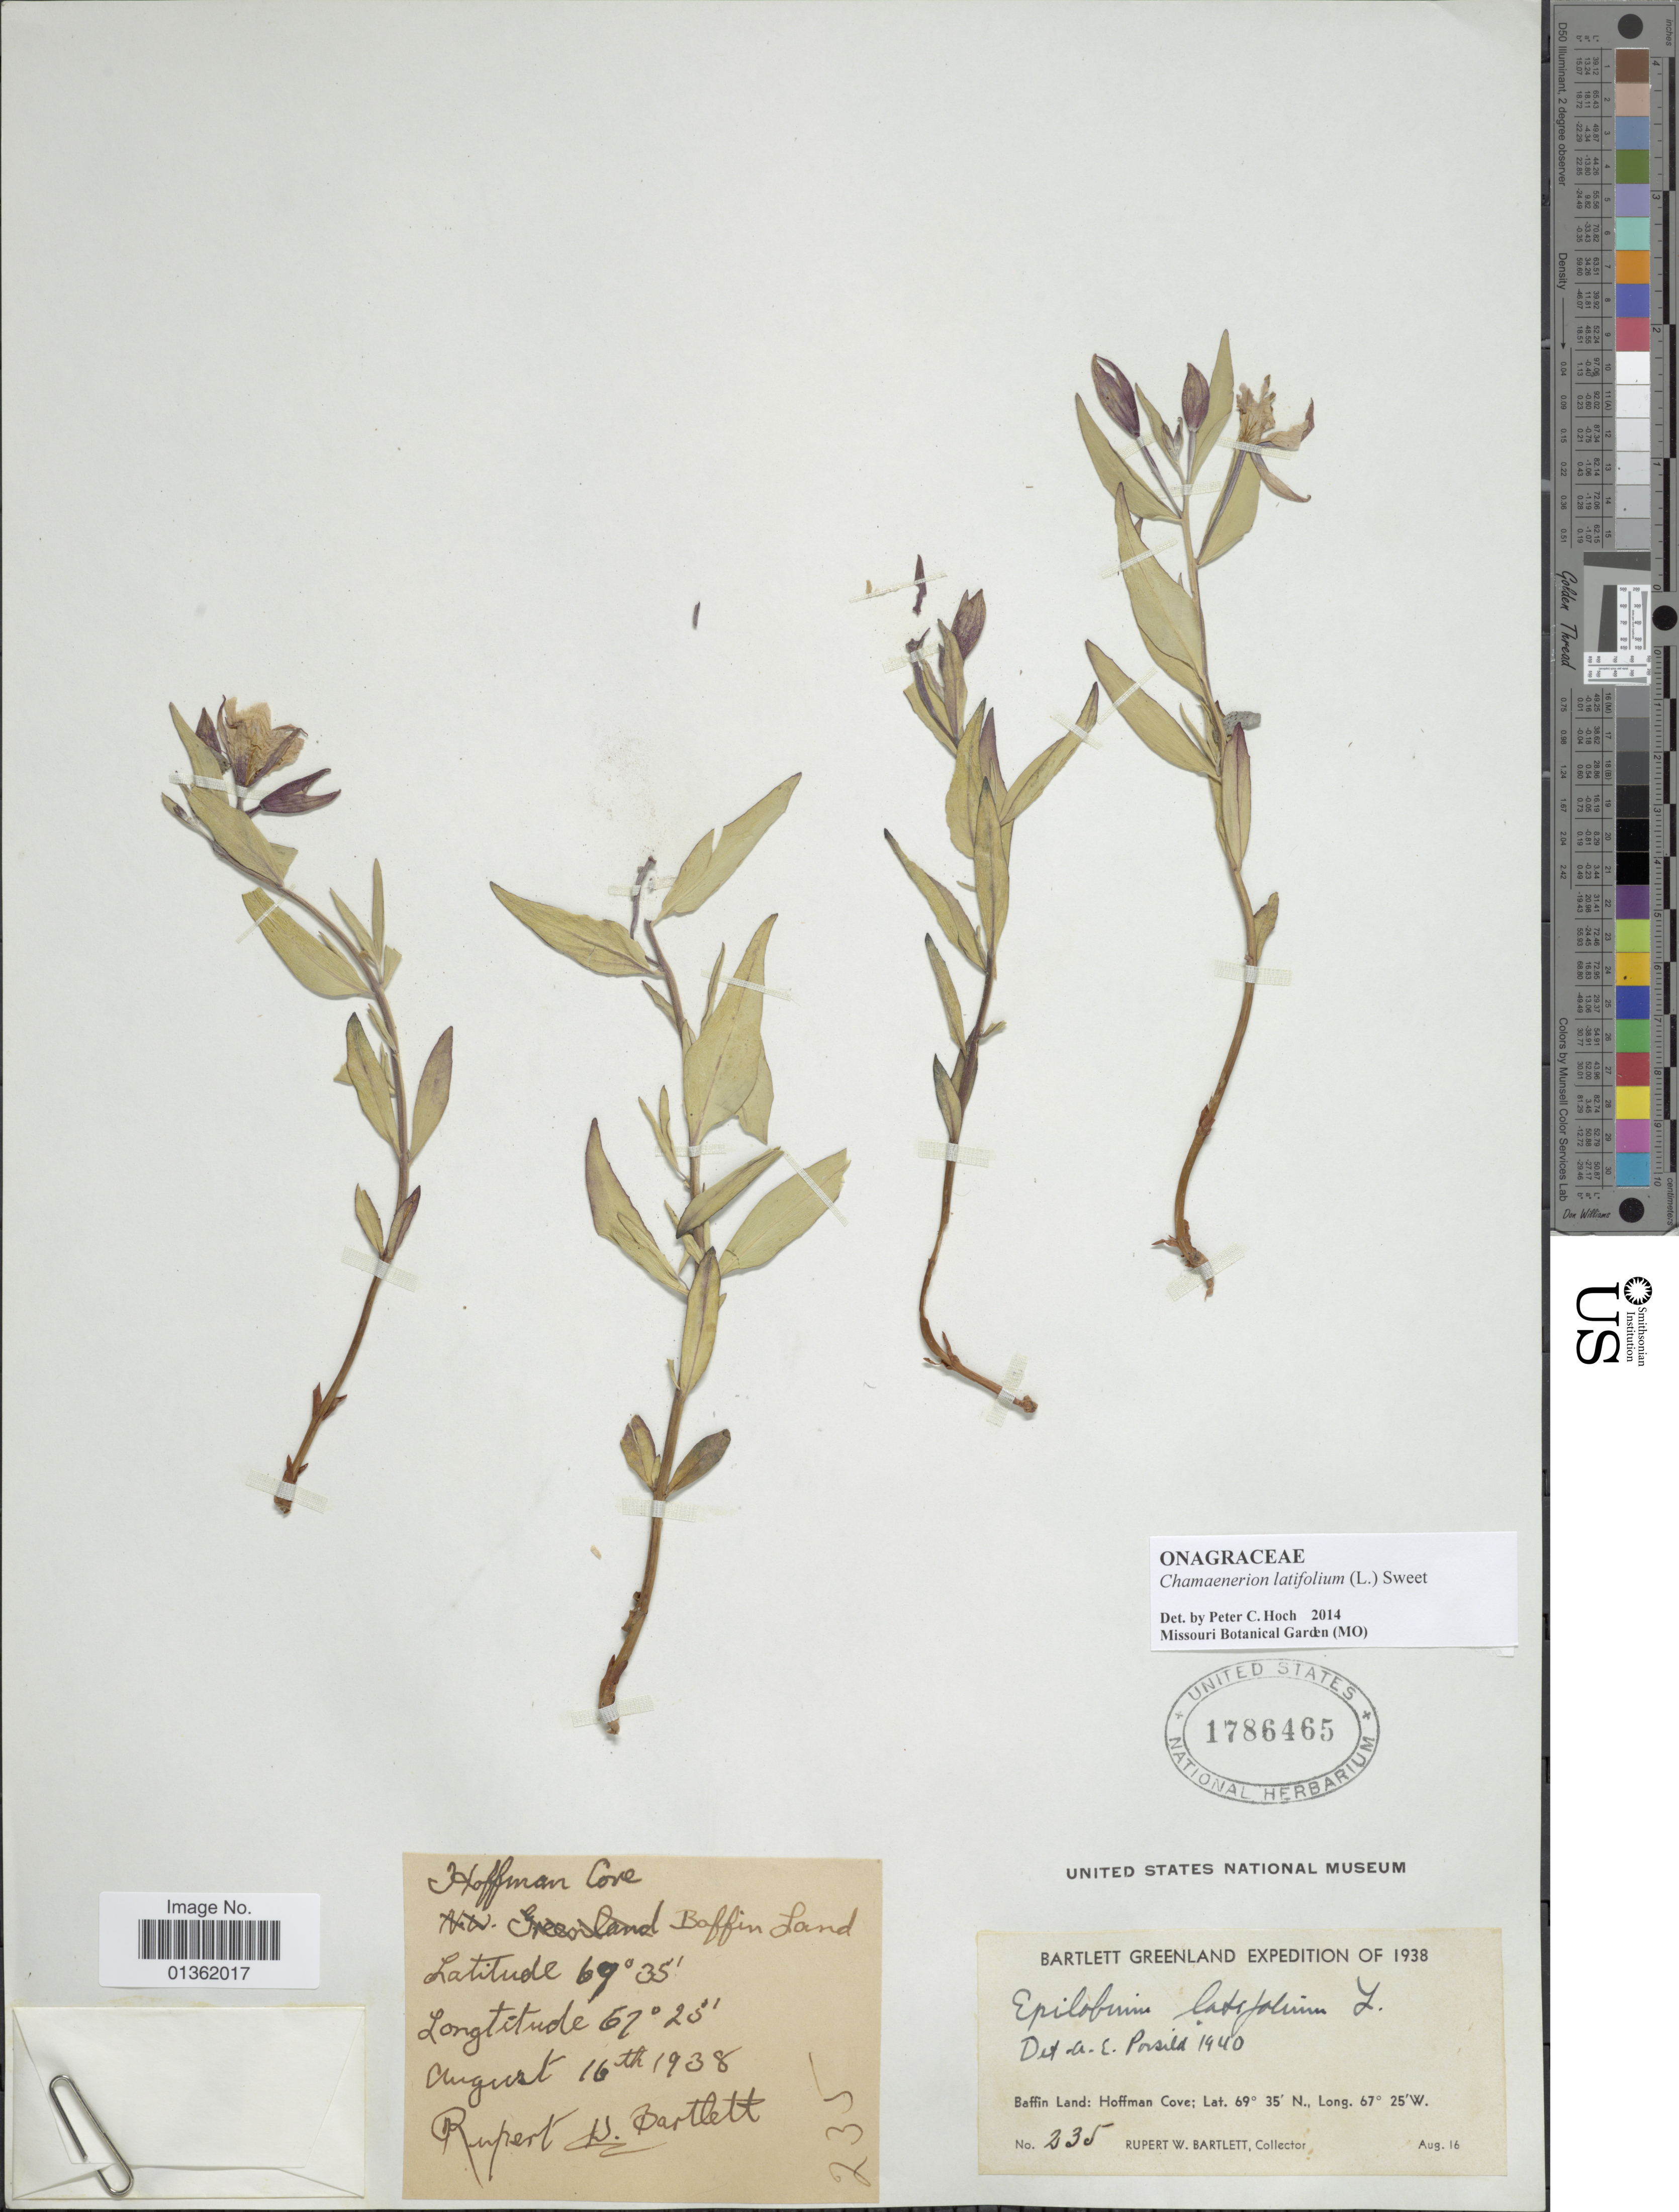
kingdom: Plantae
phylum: Tracheophyta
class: Magnoliopsida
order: Myrtales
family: Onagraceae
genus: Chamaenerion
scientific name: Chamaenerion latifolium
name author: (L.) Th. Fr. & Lange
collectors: R. W. Bartlett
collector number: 235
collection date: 1938-08-16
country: Canada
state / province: Nunavut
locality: Baffin Land: Hoffman Cove.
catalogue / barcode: US 1786465